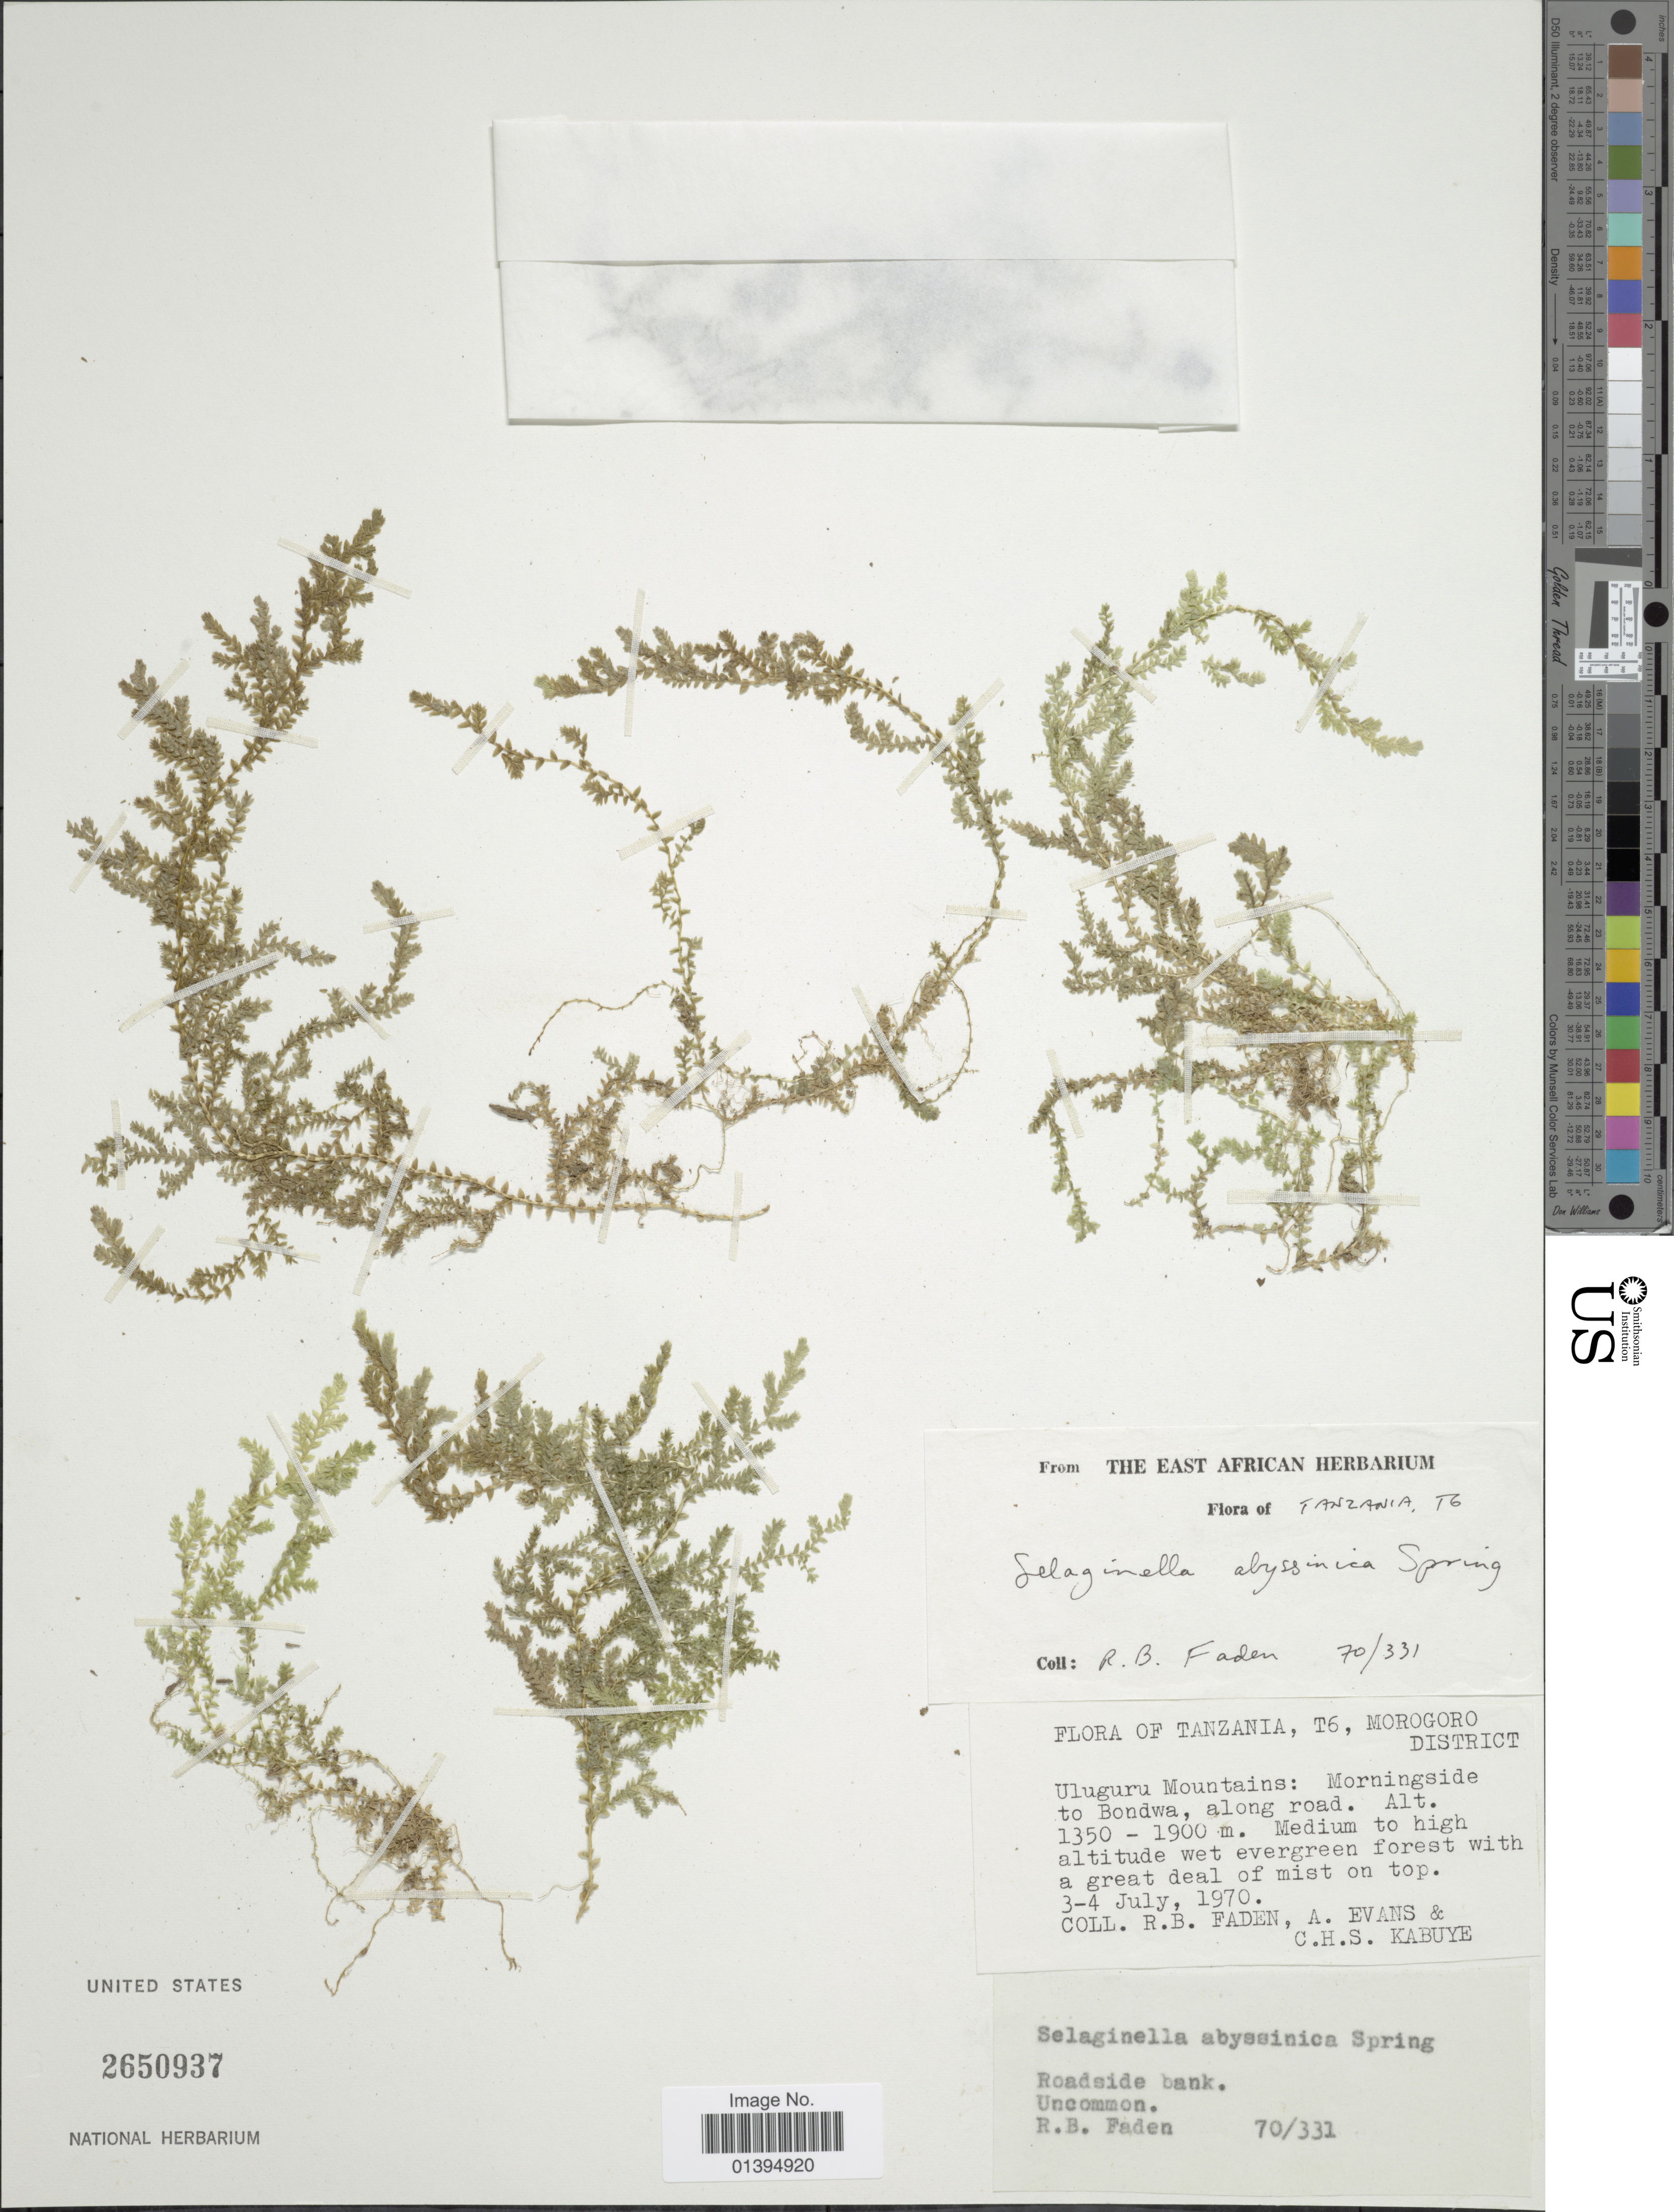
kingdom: Plantae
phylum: Tracheophyta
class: Lycopodiopsida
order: Selaginellales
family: Selaginellaceae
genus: Selaginella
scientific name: Selaginella abyssinica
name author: Spring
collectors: R. B. Faden, A. Evans & C. Kabuye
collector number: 70/331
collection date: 1970-07-03/1970-07-04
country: Tanzania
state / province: Morogoro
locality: T6, Uluguru Mountains: Morningside to Bondwa, along road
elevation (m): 1350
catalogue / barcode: US 2650937